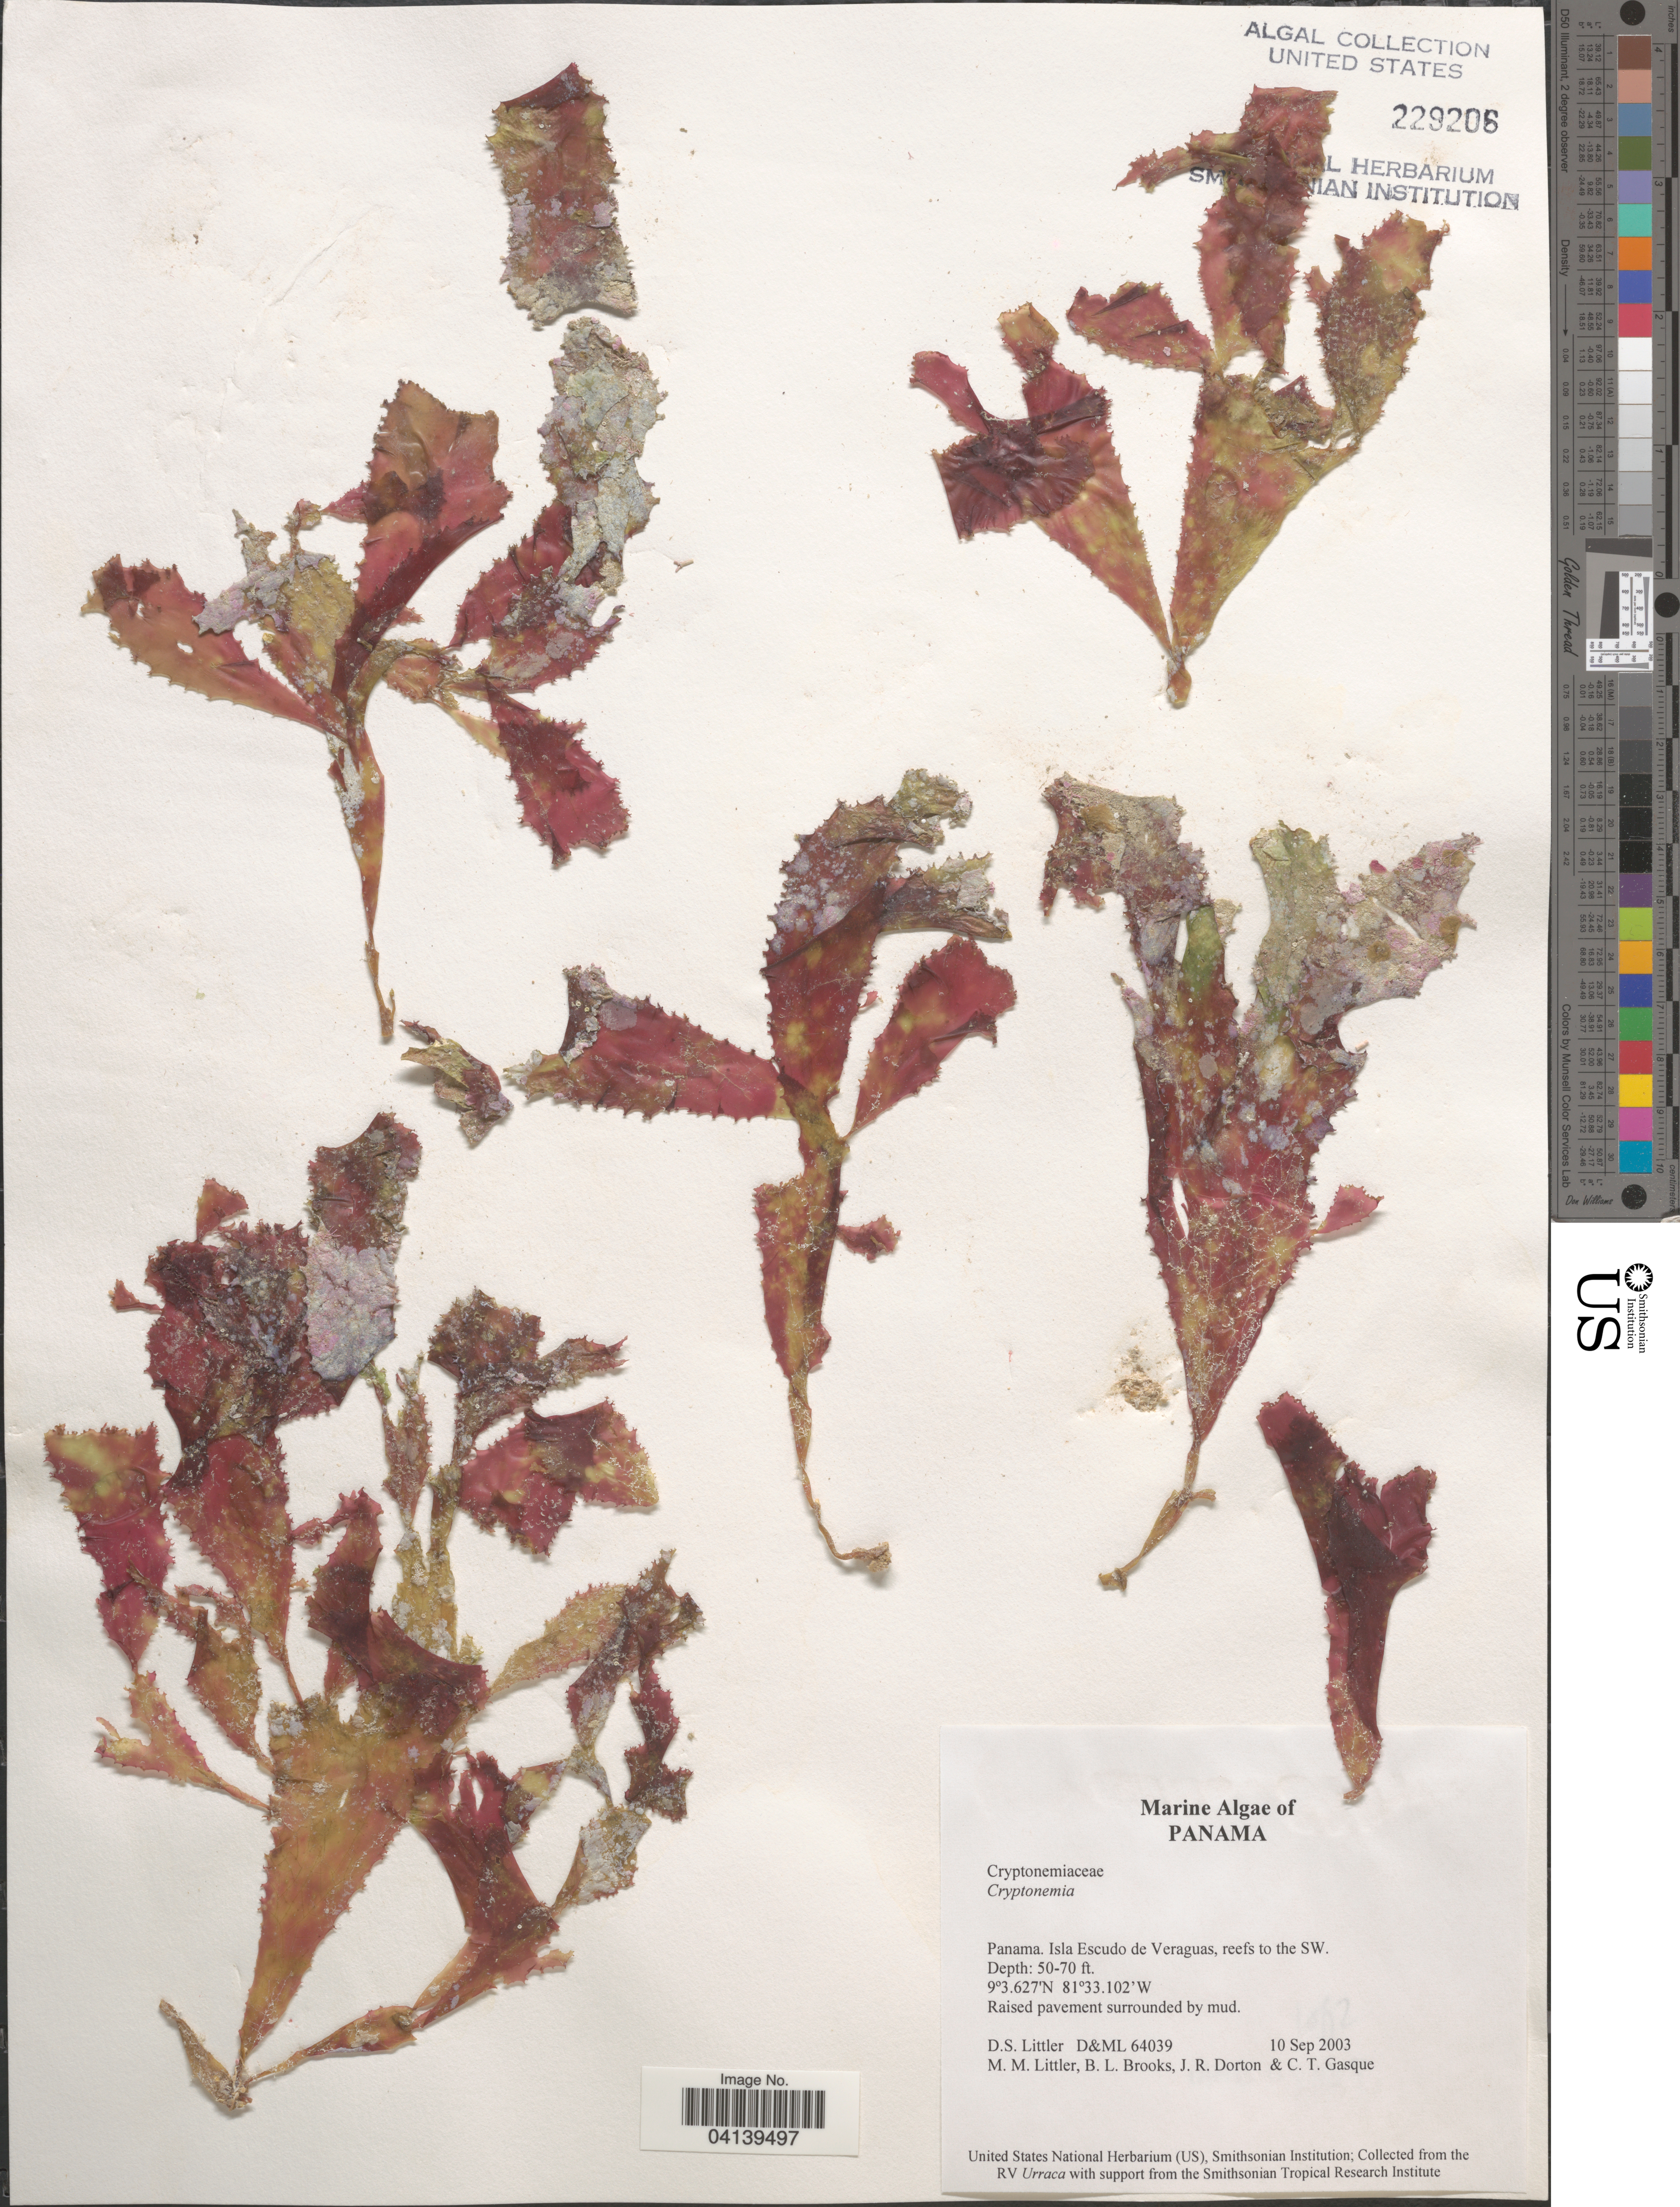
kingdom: Plantae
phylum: Rhodophyta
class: Florideophyceae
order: Halymeniales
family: Halymeniaceae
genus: Cryptonemia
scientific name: Cryptonemia sp.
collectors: D. S. Littler, B. Brooks, J. Dorton & C. Gasque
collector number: D&ML64039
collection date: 2003-09-10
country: Panama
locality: Isla Escudo de Veraguas, reefs to the SW.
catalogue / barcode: US 229206